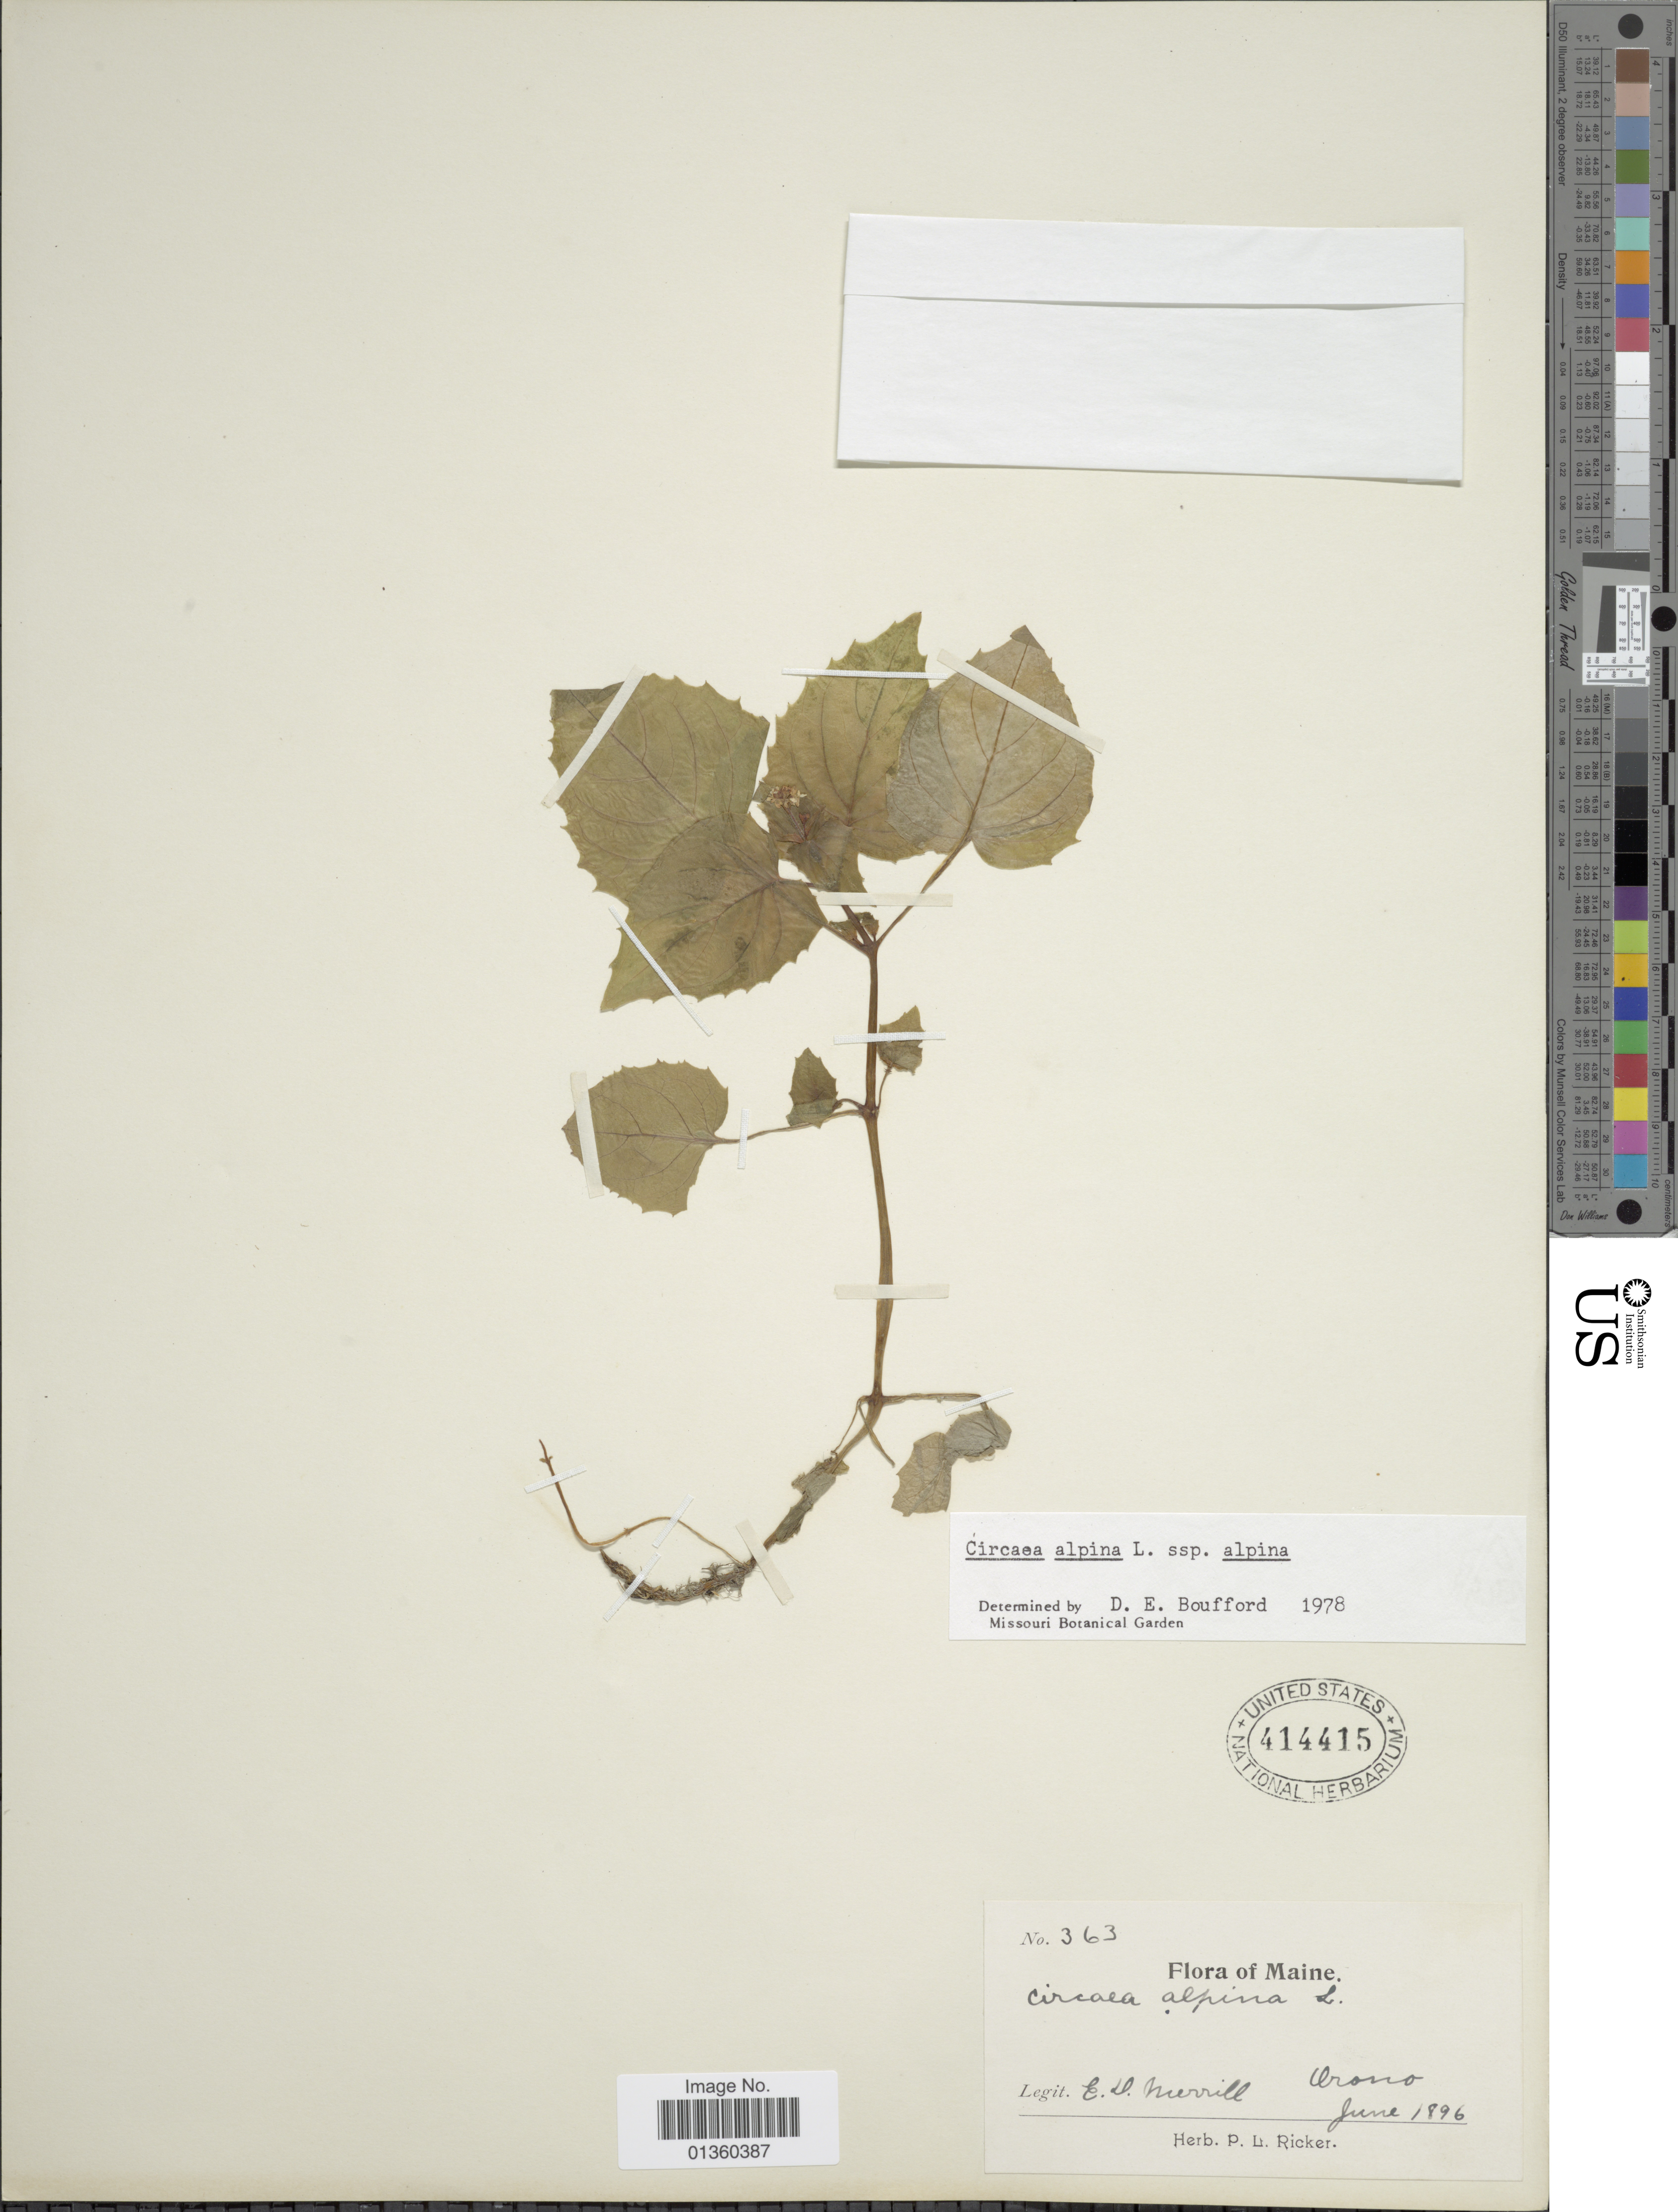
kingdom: Plantae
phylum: Tracheophyta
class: Magnoliopsida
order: Myrtales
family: Onagraceae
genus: Circaea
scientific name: Circaea alpina subsp. alpina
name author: L.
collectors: E. D. Merrill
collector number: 363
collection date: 1896-06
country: United States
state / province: Maine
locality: Orono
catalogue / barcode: US 414415